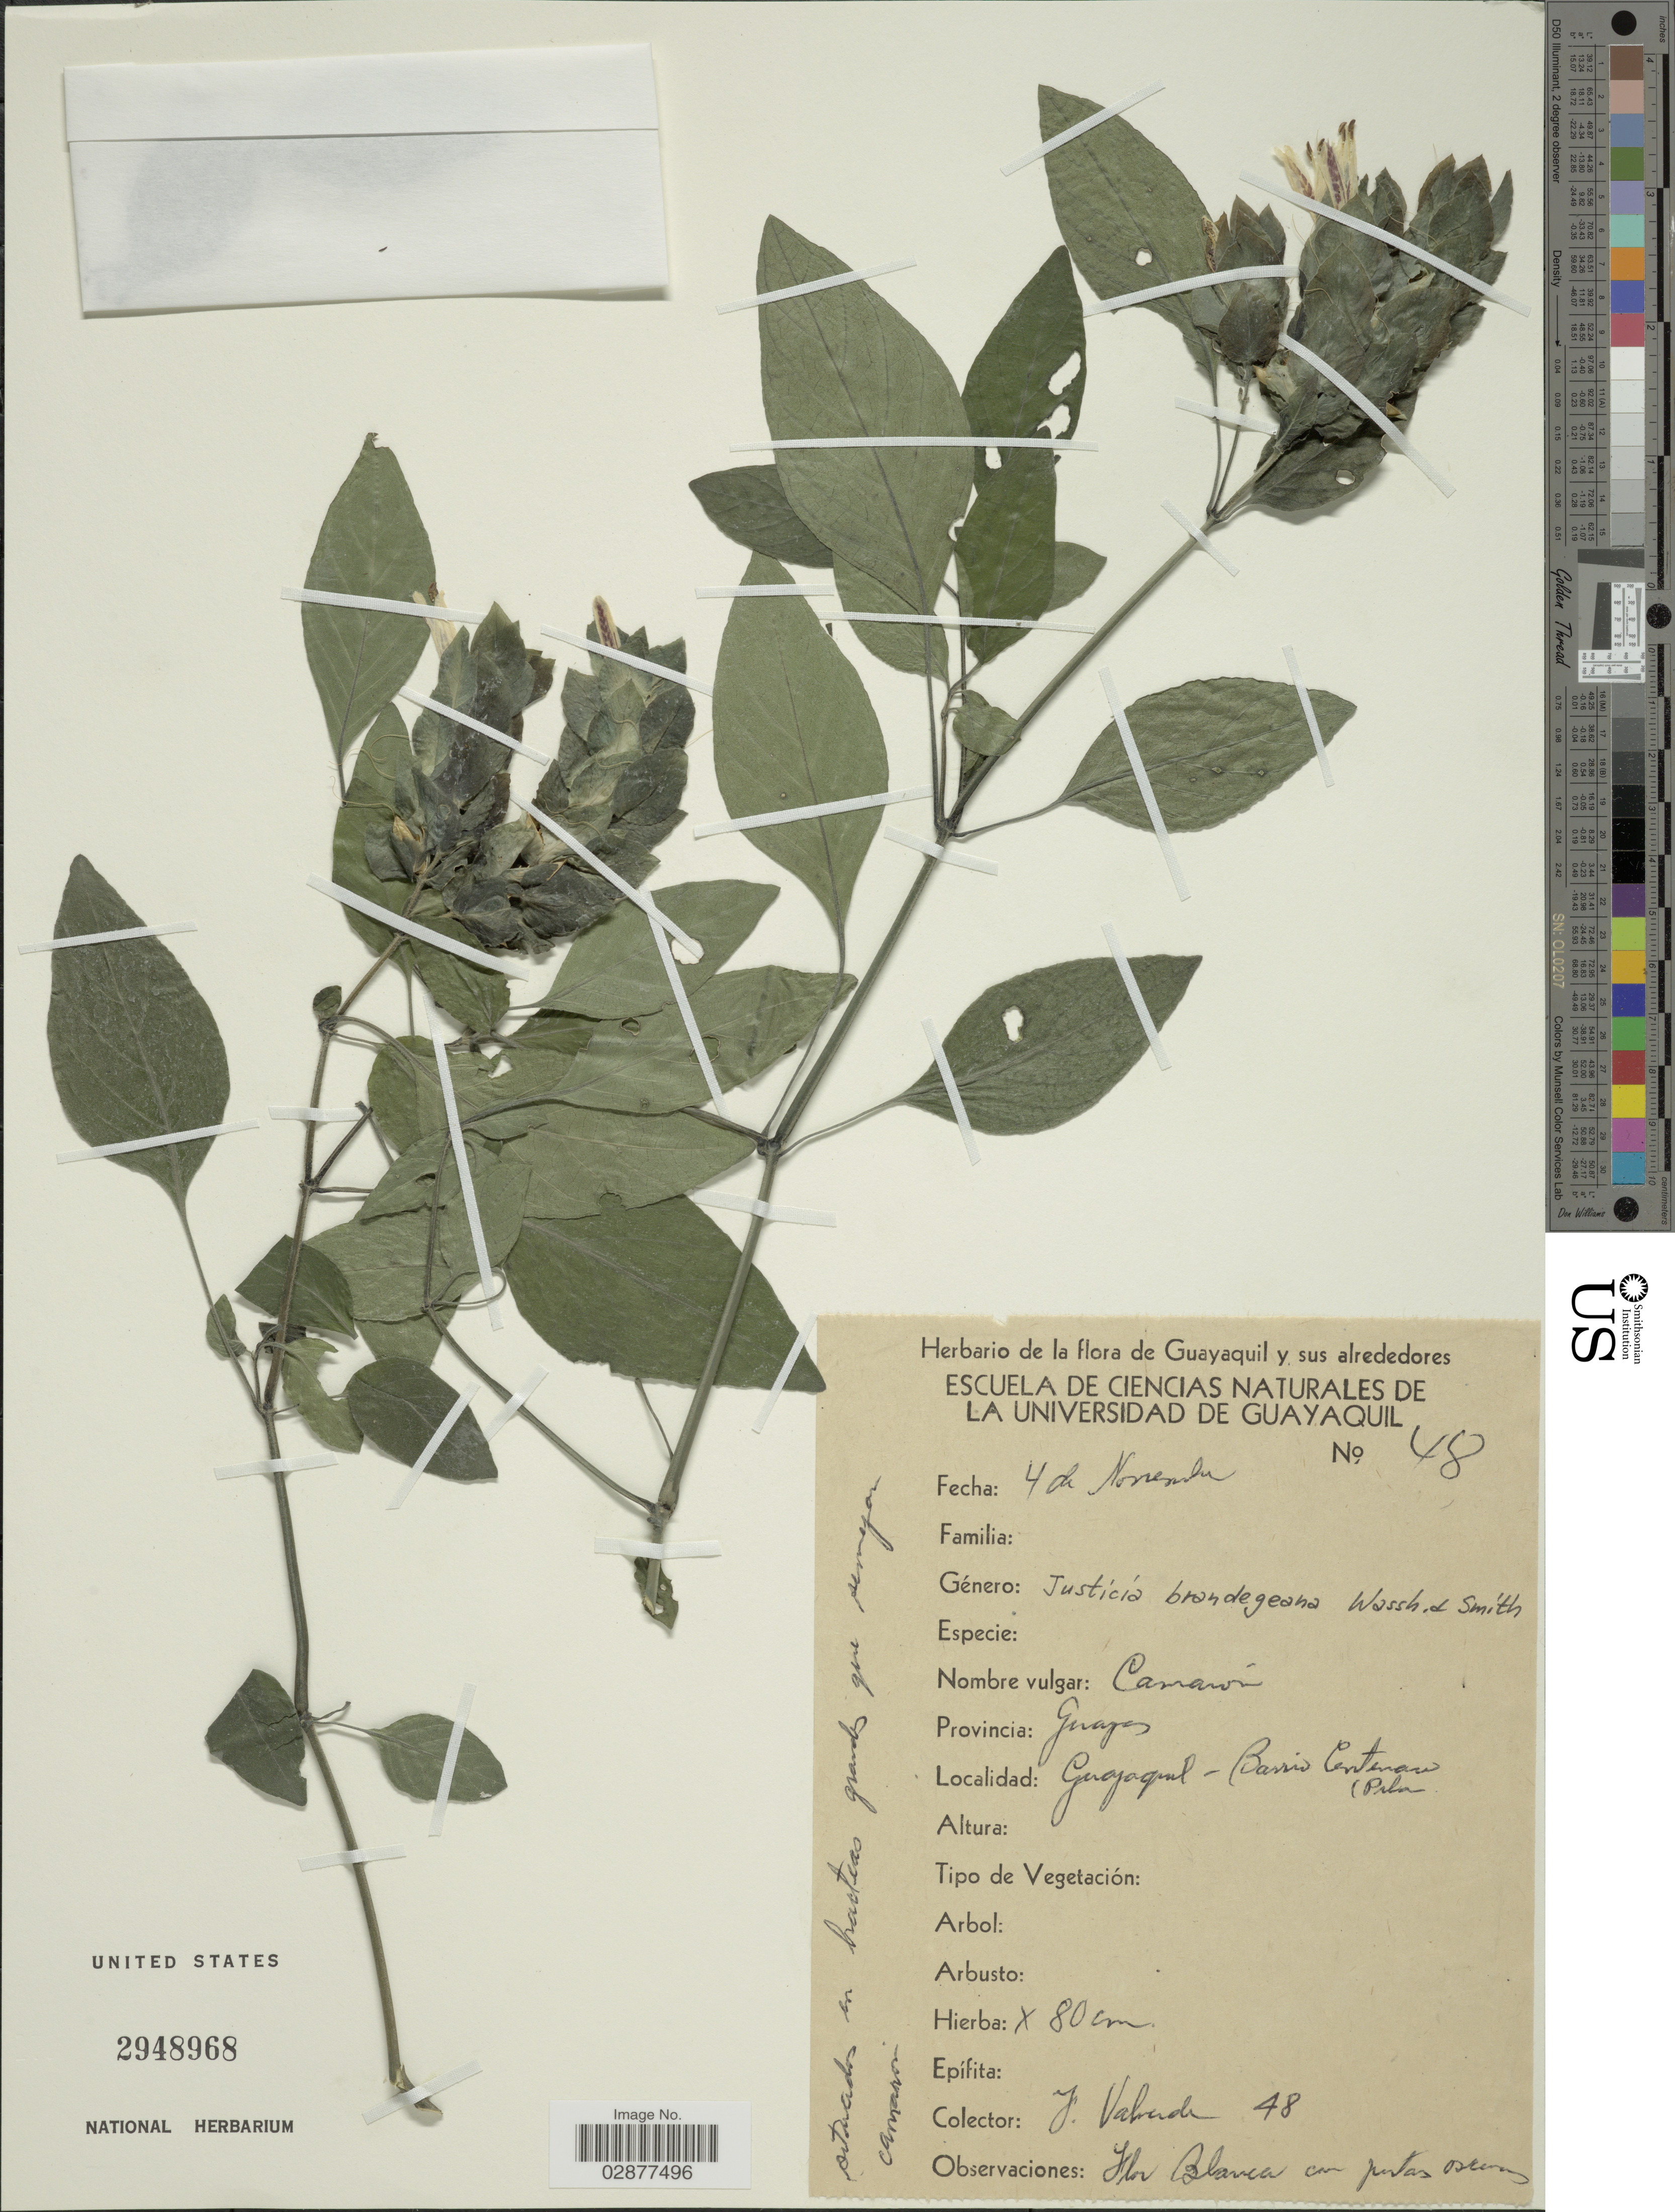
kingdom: Plantae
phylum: Tracheophyta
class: Magnoliopsida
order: Lamiales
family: Acanthaceae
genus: Justicia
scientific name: Justicia brandegeana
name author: Wassh. & L.B. Sm.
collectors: J. Vaherdi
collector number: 48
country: Ecuador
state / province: Guayas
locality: Provincia: Guayas. Guayaquil - Barrio Centenario (Pilu) [interpreted].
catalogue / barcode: US 2948968